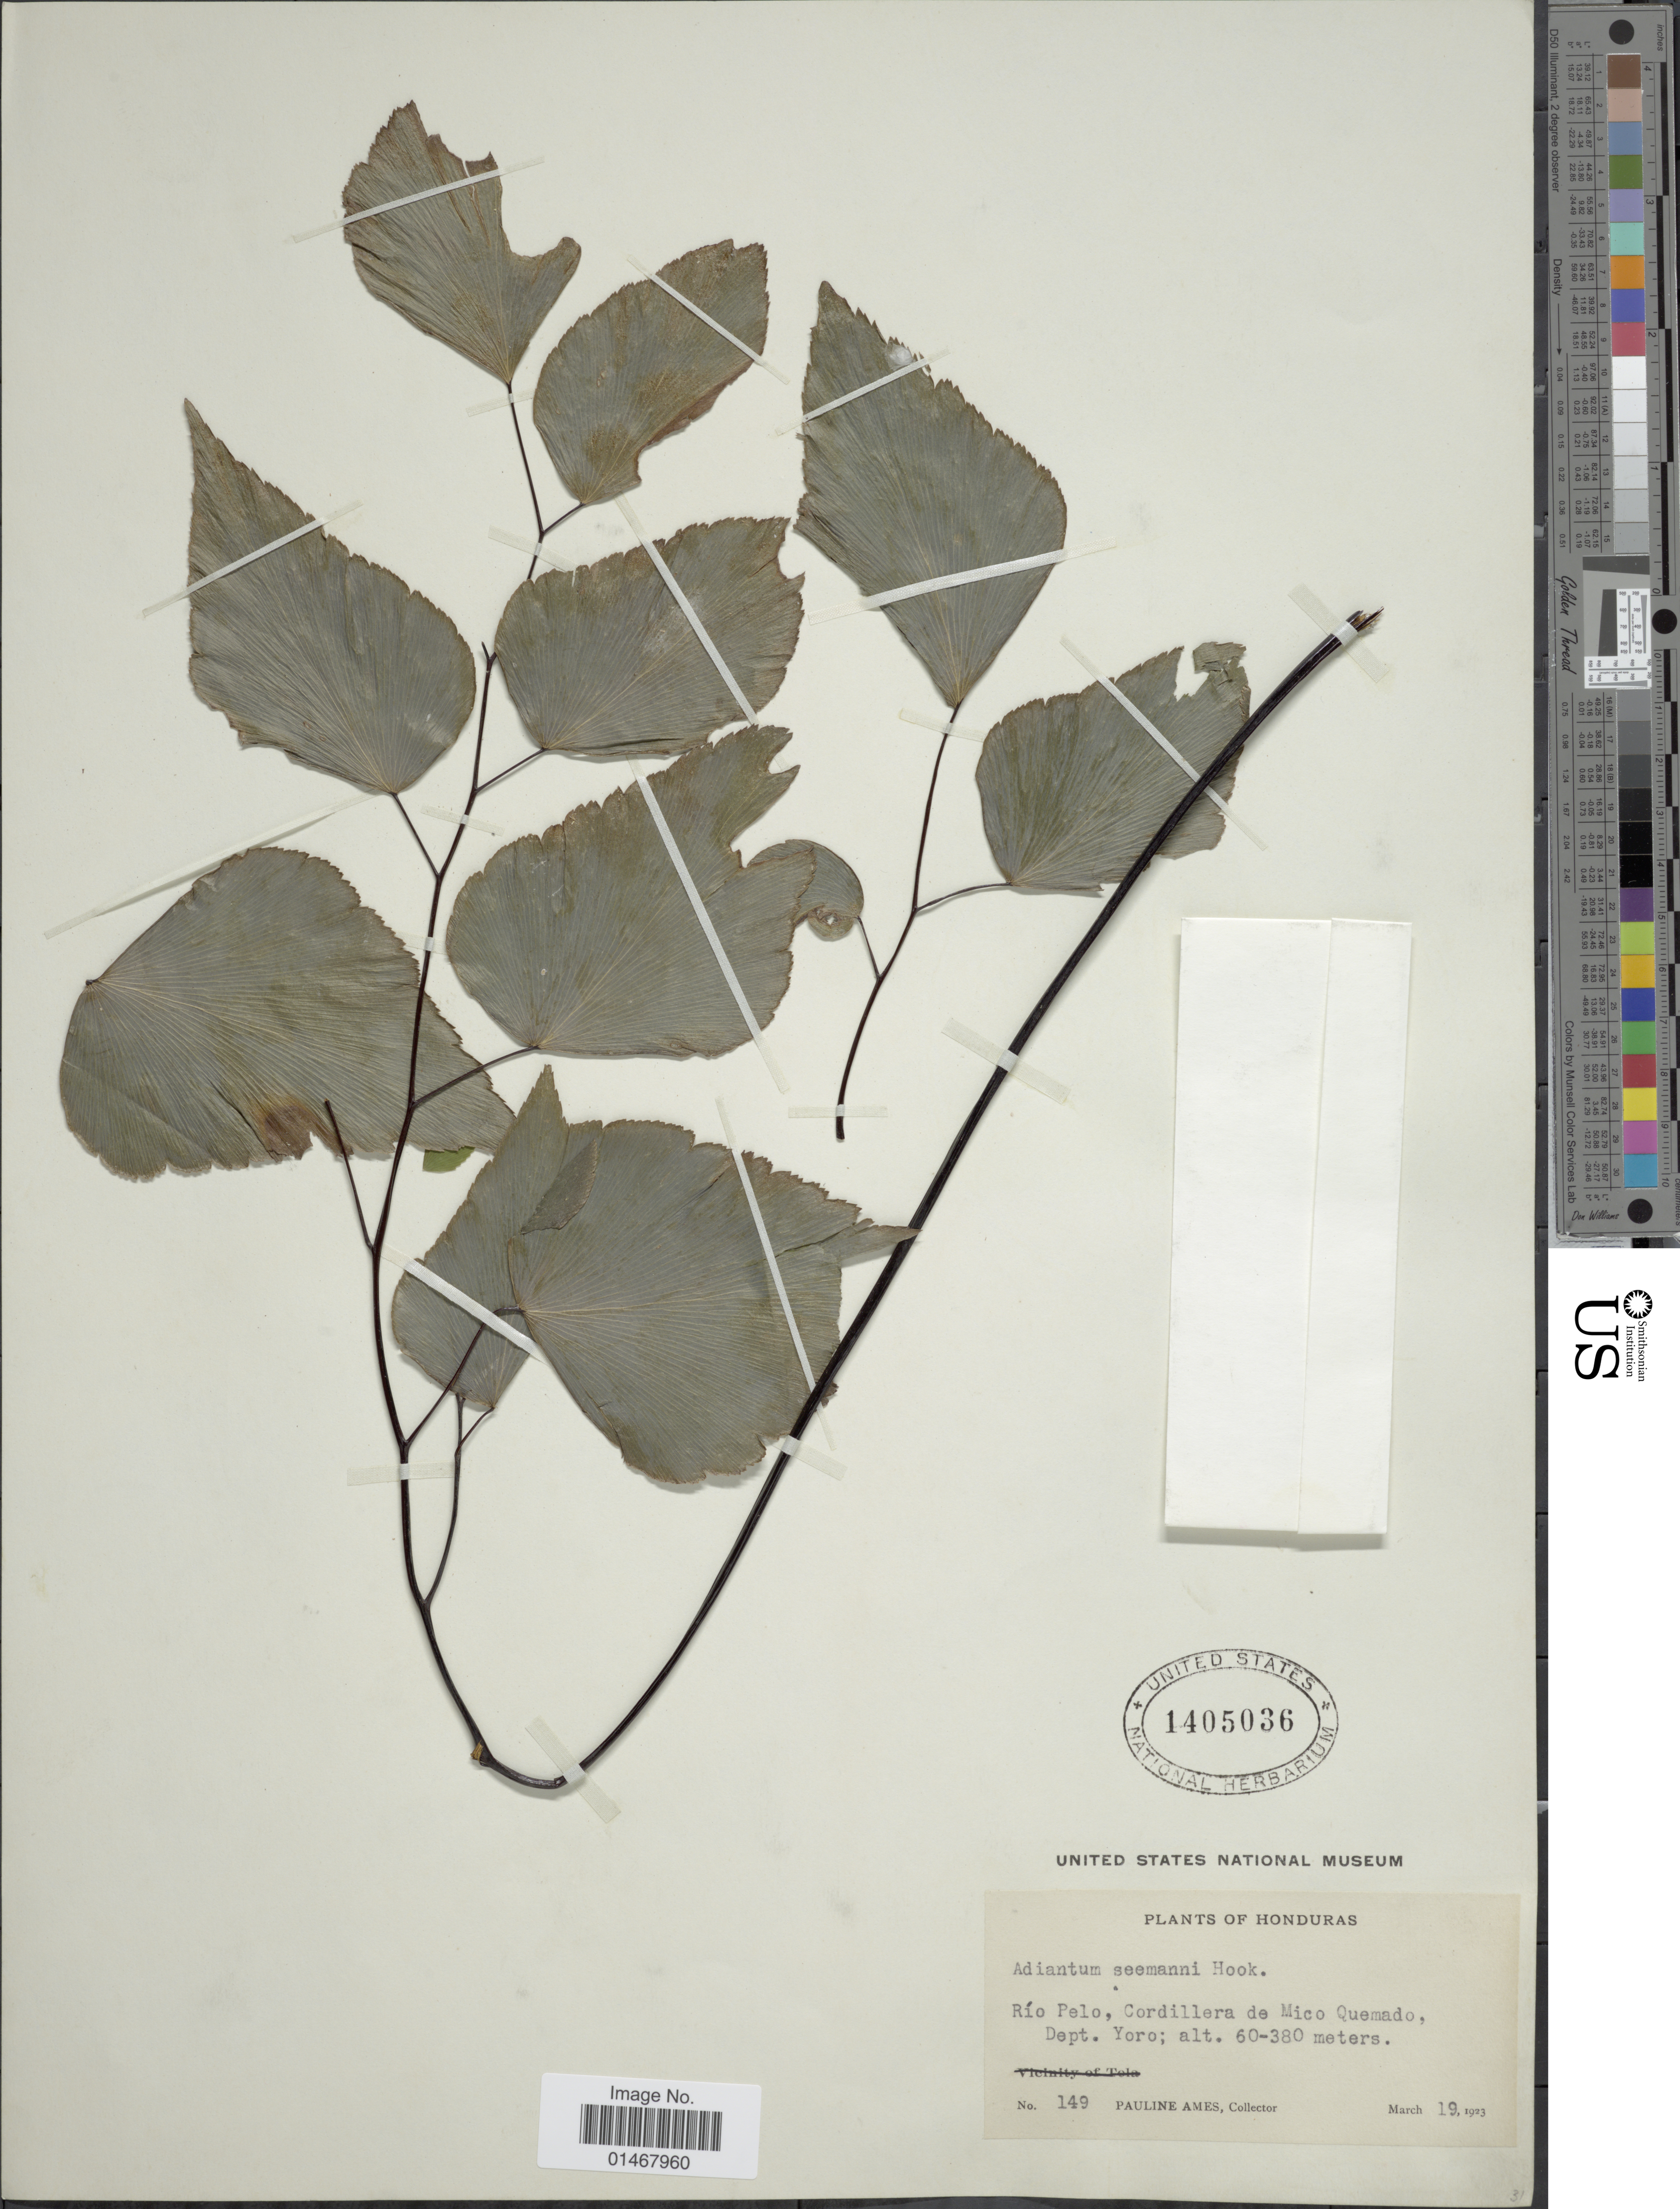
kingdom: Plantae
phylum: Tracheophyta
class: Polypodiopsida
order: Polypodiales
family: Pteridaceae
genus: Adiantum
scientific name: Adiantum seemannii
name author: Hook.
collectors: P. Ames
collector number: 149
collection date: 1923-03-19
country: Honduras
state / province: Yoro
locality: Río Pelo, Cordillera de Mico Quemado, Dept Yoro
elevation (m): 60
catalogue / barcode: US 1405036